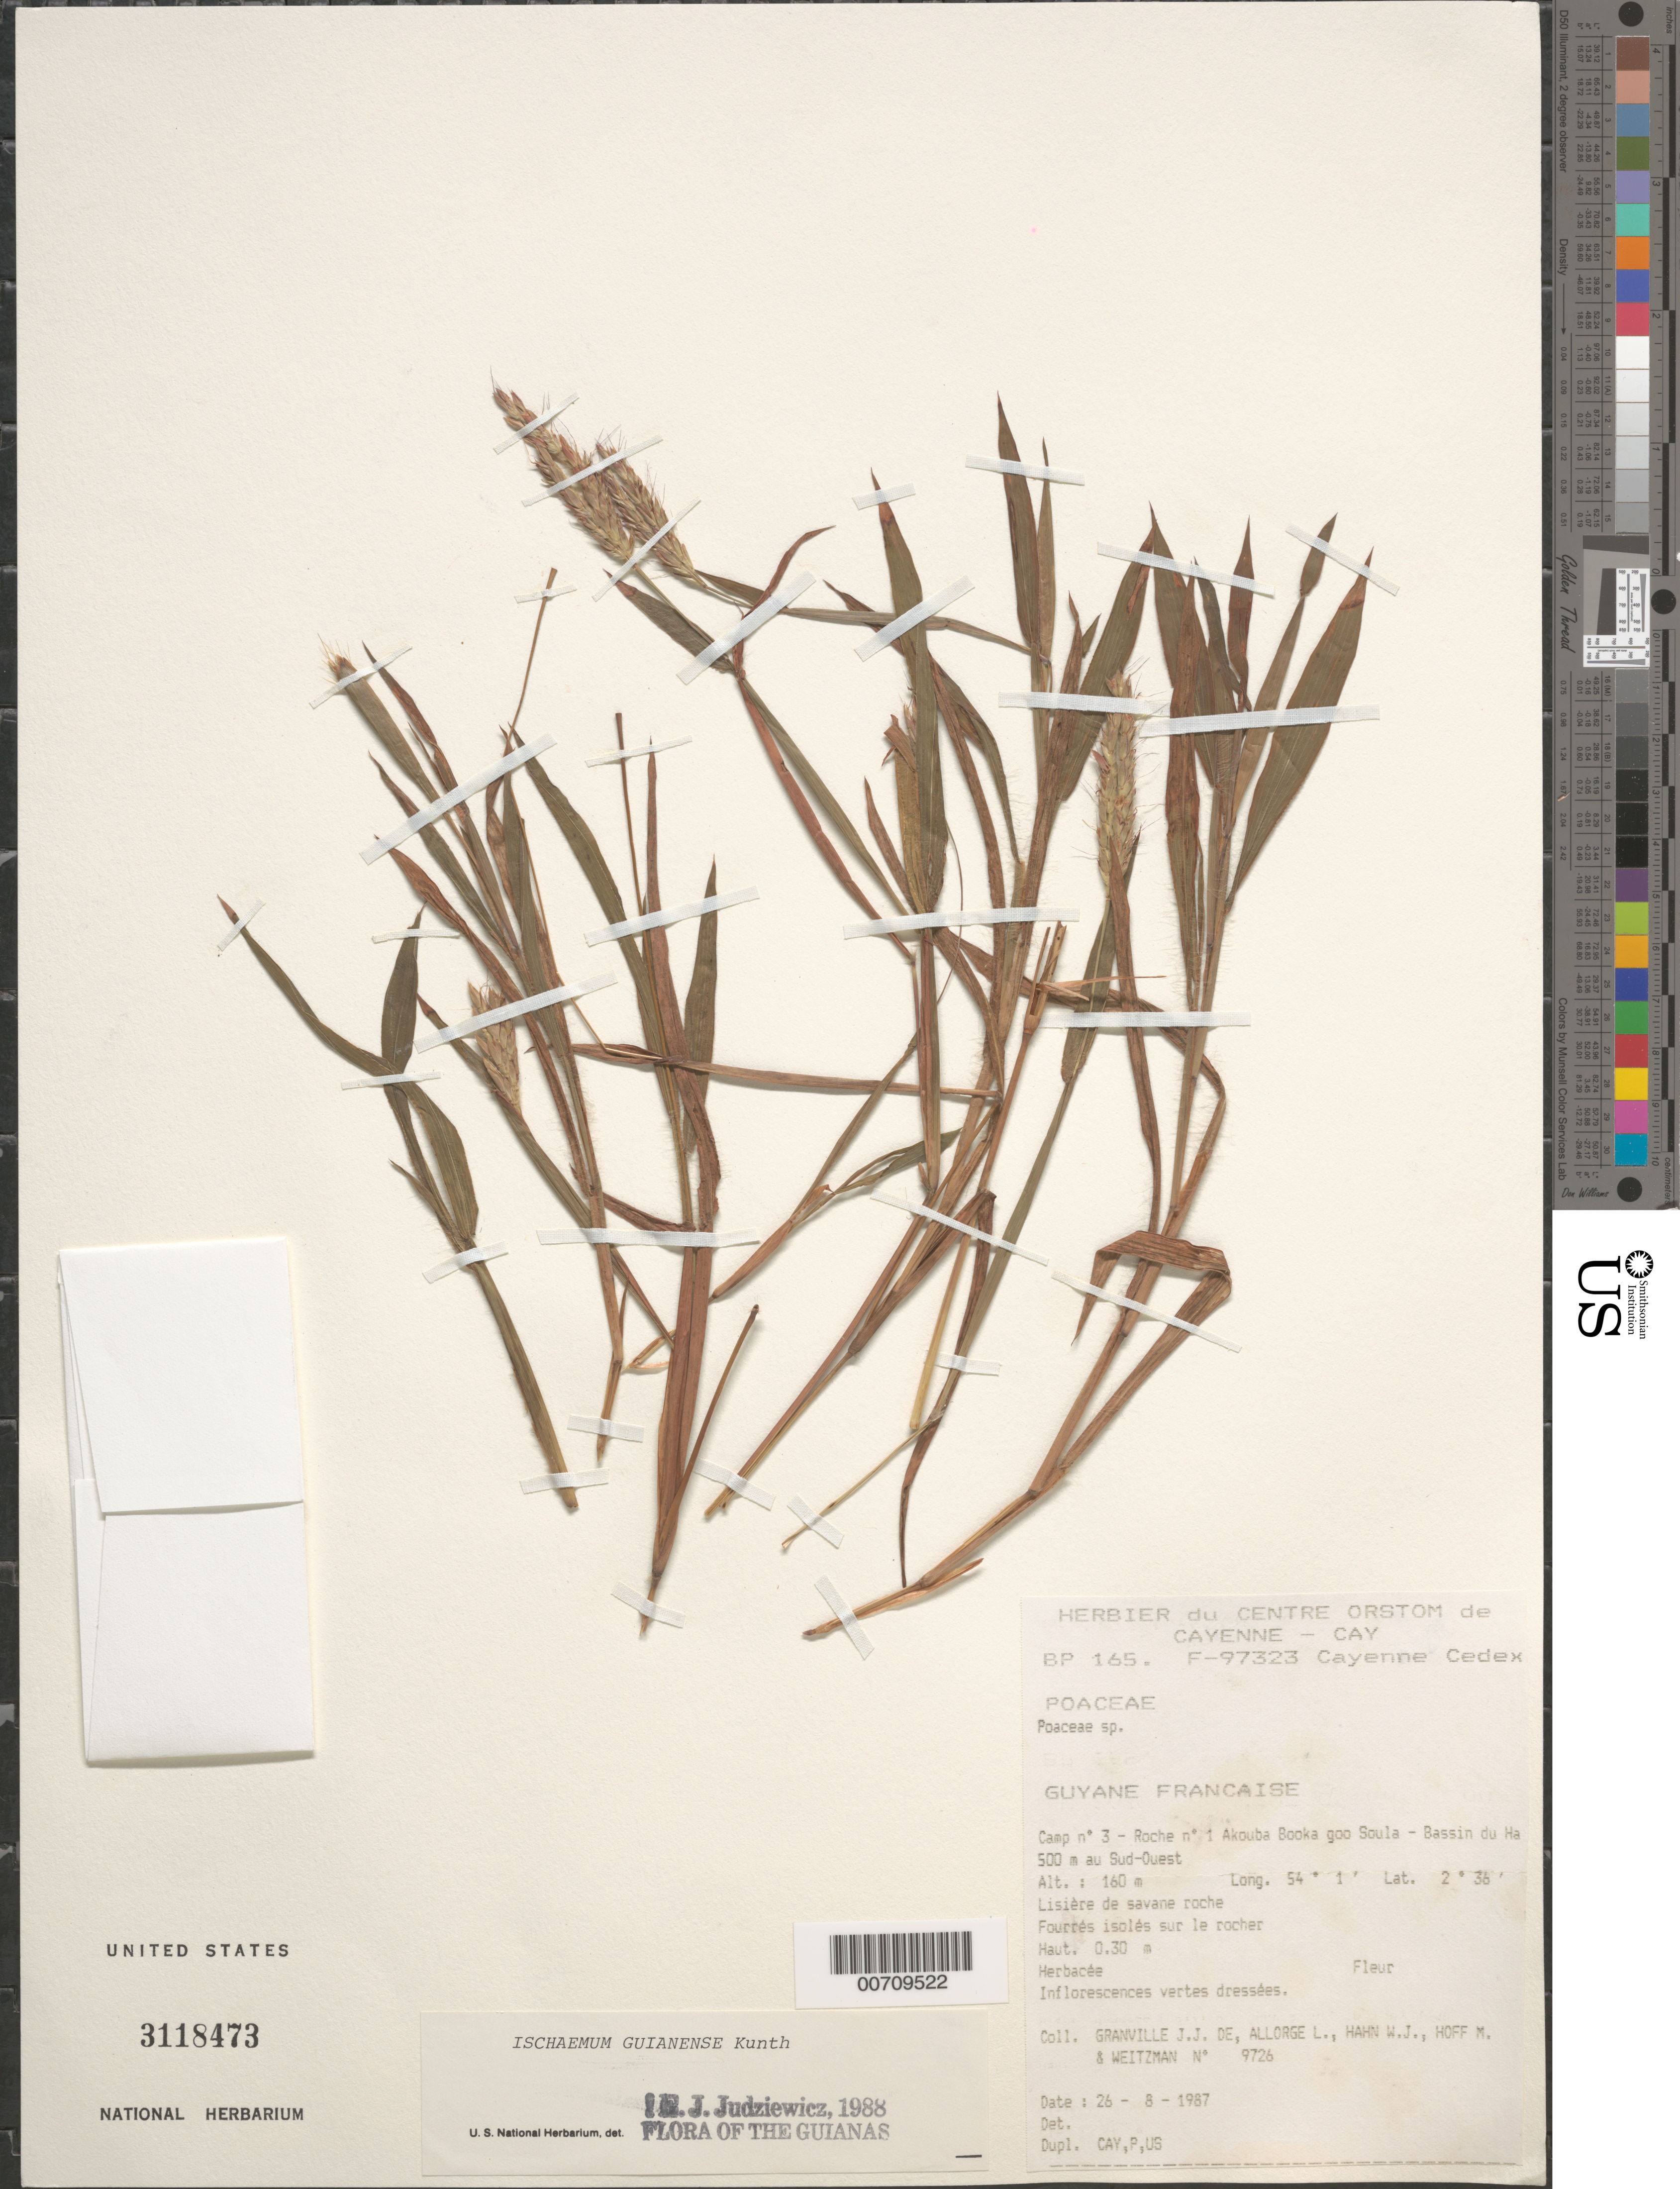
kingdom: Plantae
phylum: Tracheophyta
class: Liliopsida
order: Poales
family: Poaceae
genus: Ischaemum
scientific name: Ischaemum guianense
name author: Kunth ex Hack.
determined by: Judziewicz, E. J.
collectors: J.-J. de Granville, L. Allorge, W. J. Hahn, M. Hoff & A. L. Weitzman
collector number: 9726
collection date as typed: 26-Aug-87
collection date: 1987-08-26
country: French Guiana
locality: Akouba Booka goo Soula, Camp #3, Roche no. 1, Bassin du Haut-Marouini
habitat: Lisière de savane roche; fourrés isolés sur le rocher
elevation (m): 160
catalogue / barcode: US 3118473